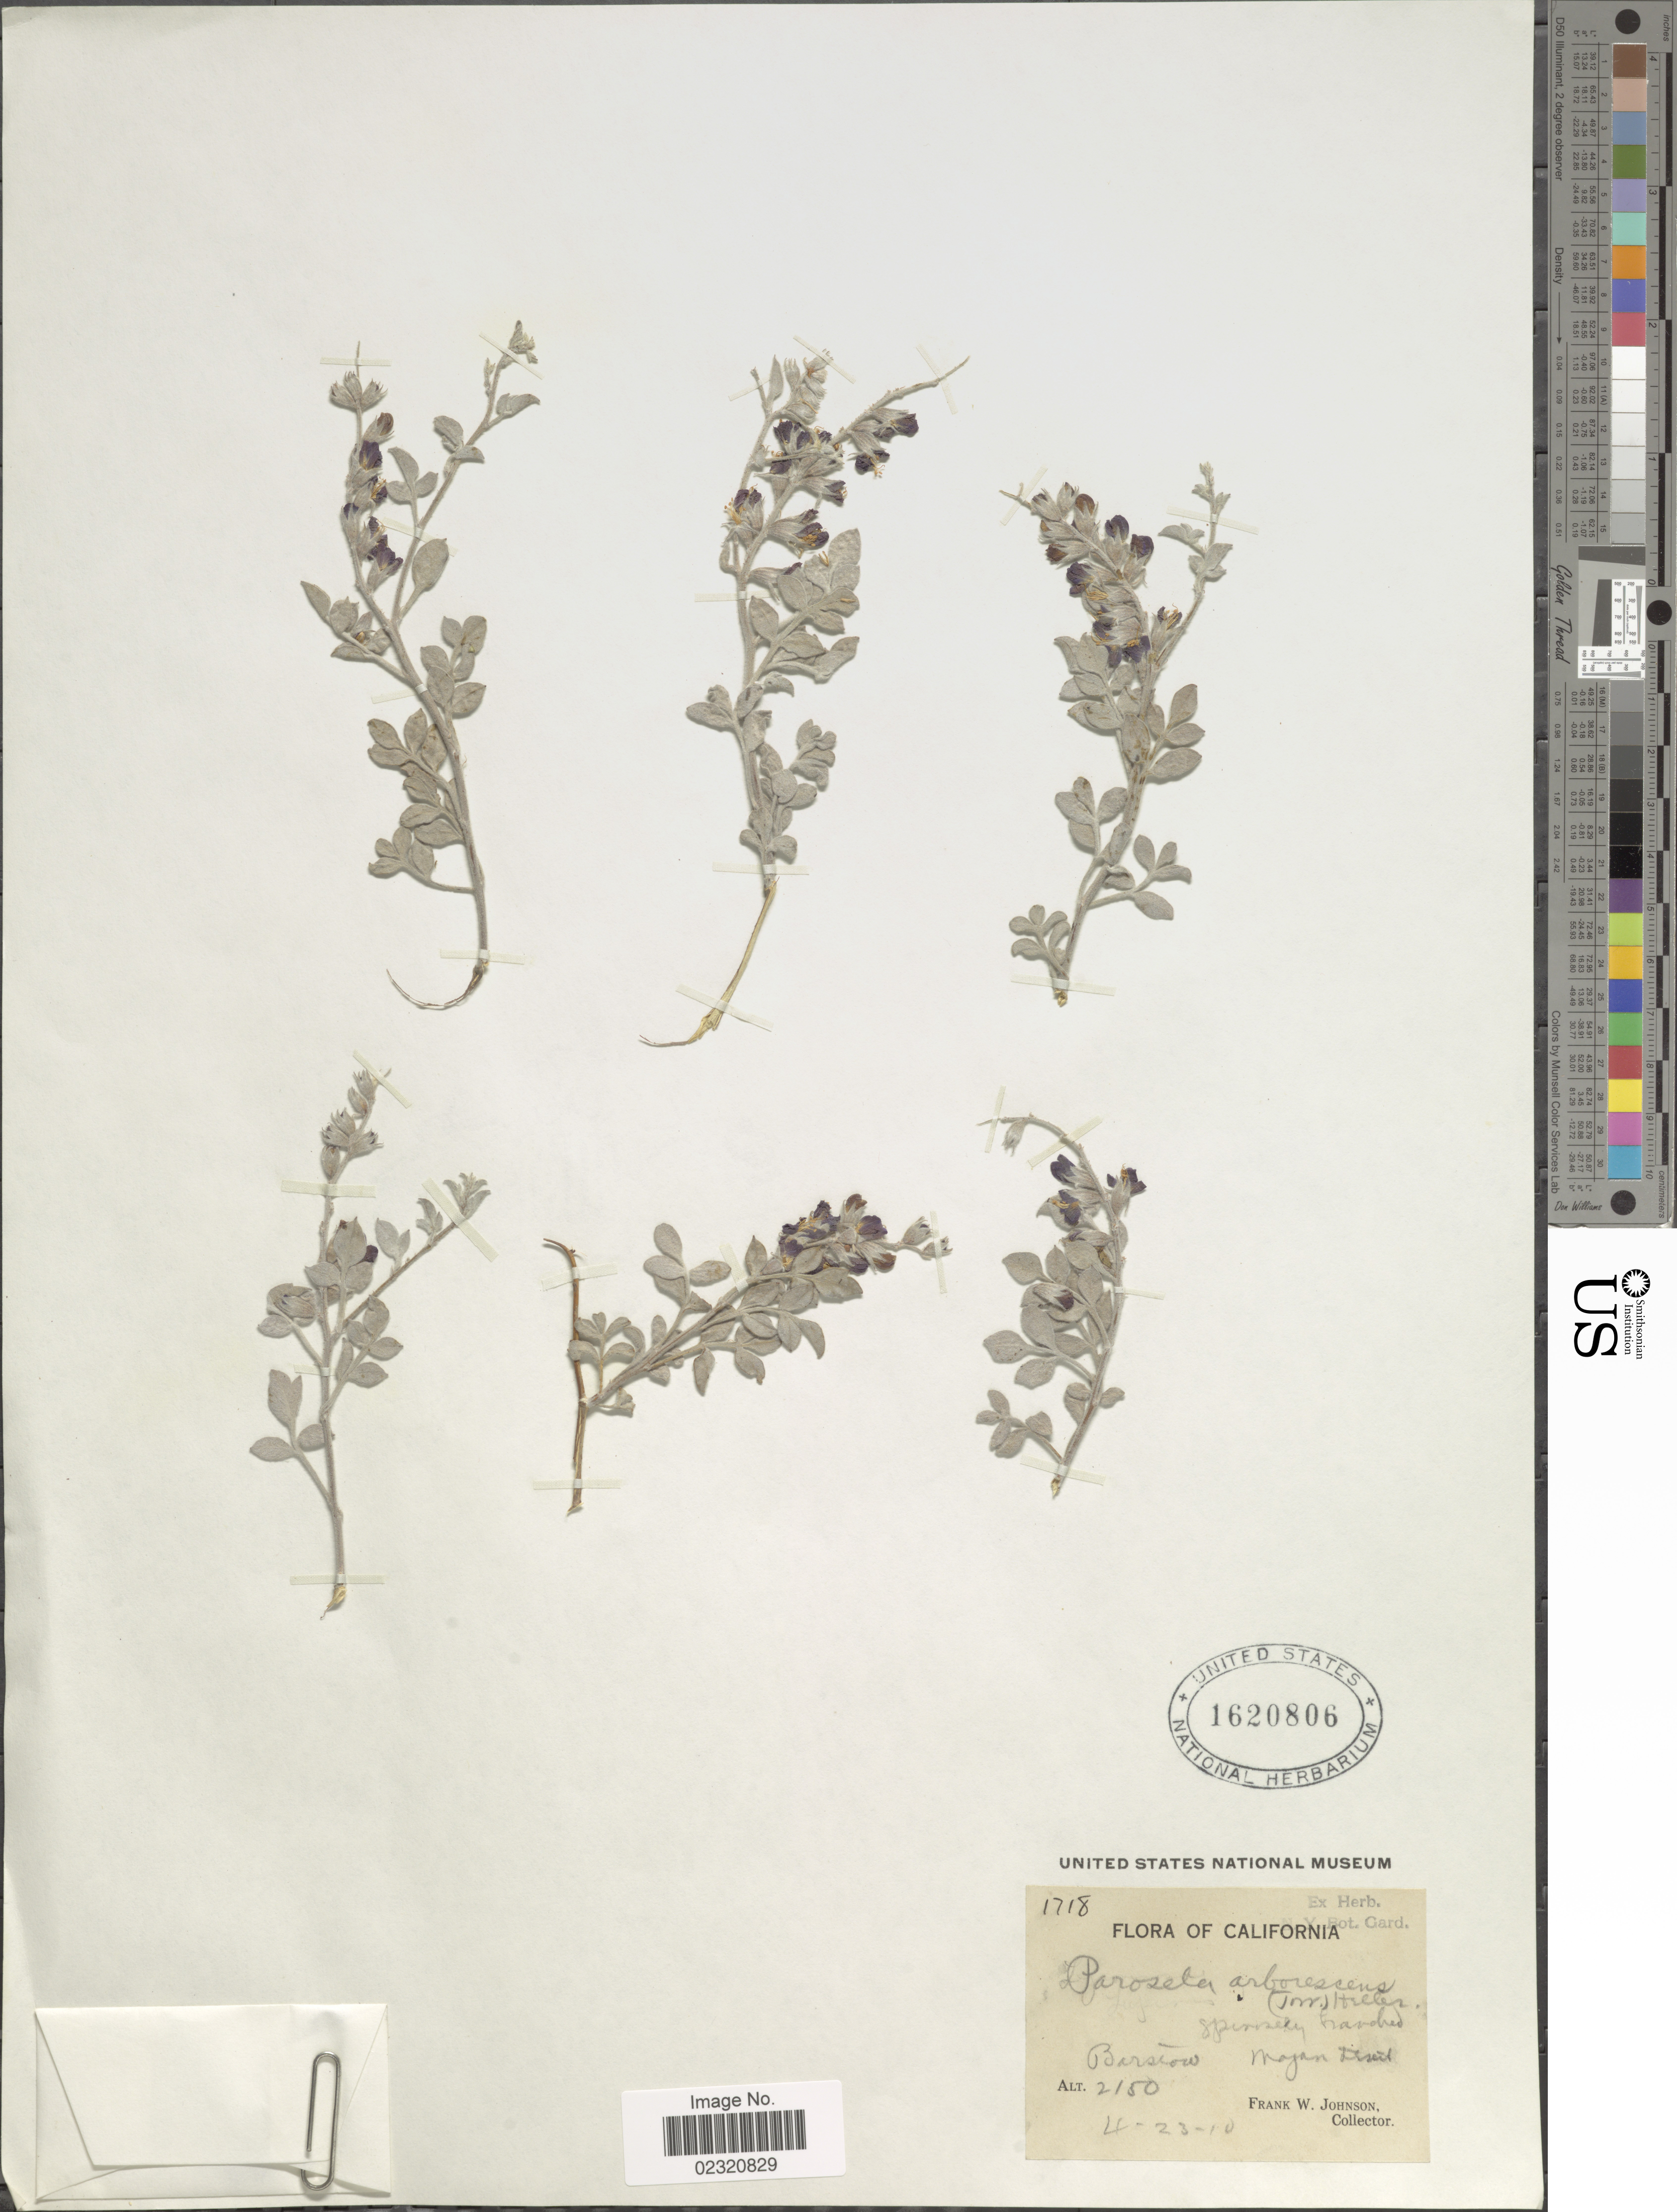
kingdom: Plantae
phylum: Tracheophyta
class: Magnoliopsida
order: Fabales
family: Fabaceae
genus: Psorothamnus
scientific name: Psorothamnus arborescens var. arborescens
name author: (Torr. ex A. Gray) Barneby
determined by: Strong, M. T., (US), Smithsonian Institution - National Museum of Natural History (UNITED STATES)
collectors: F. W. Johnson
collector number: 1718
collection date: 1910-04-23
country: United States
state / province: California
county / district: San Bernardino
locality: Barstow, Mojave Desert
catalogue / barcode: US 1620806